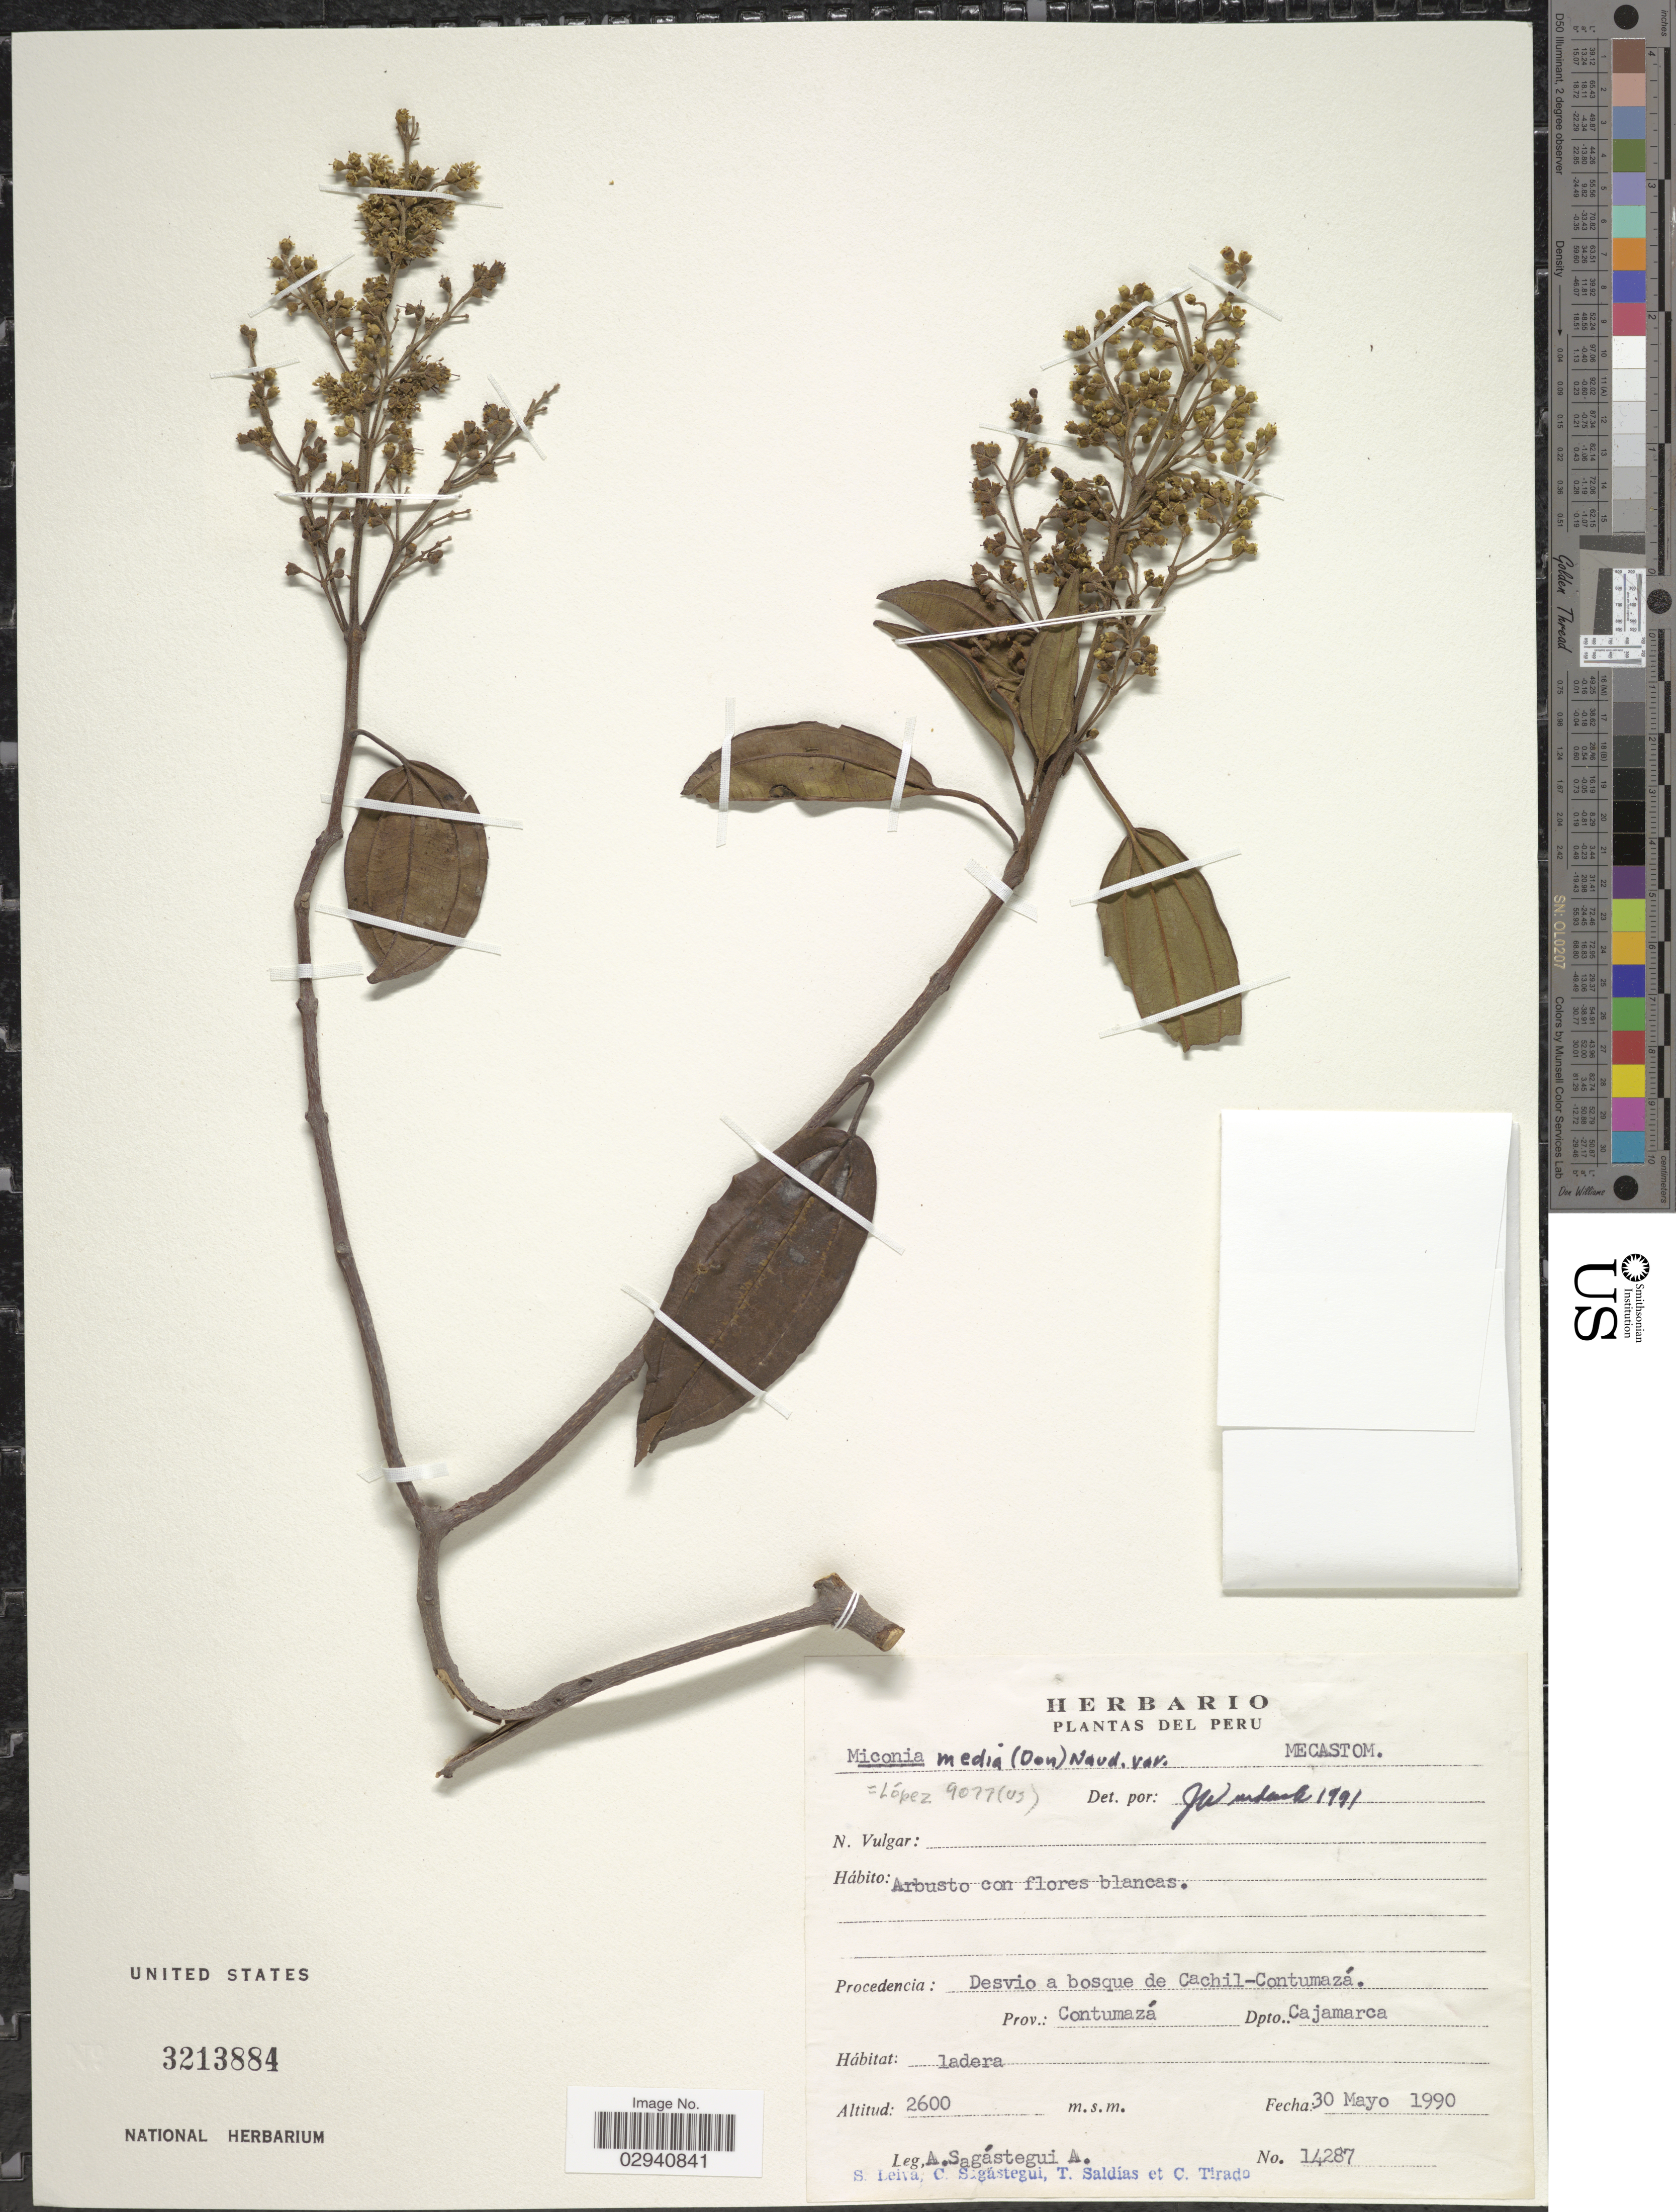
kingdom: Plantae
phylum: Tracheophyta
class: Magnoliopsida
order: Myrtales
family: Melastomataceae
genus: Miconia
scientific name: Miconia media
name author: (D. Don) Naudin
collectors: A. Sagástegui A., S. Leiva, C. Sagástegui, T. Saldias & C. Tirado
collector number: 14287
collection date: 1990-05-30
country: Peru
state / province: Cajamarca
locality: Procedencia: Desvio a bosque de Cachil-Contumazá. Prov.: Contumazá. Dpto.: Cajamarca.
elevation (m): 2600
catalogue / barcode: US 3213884